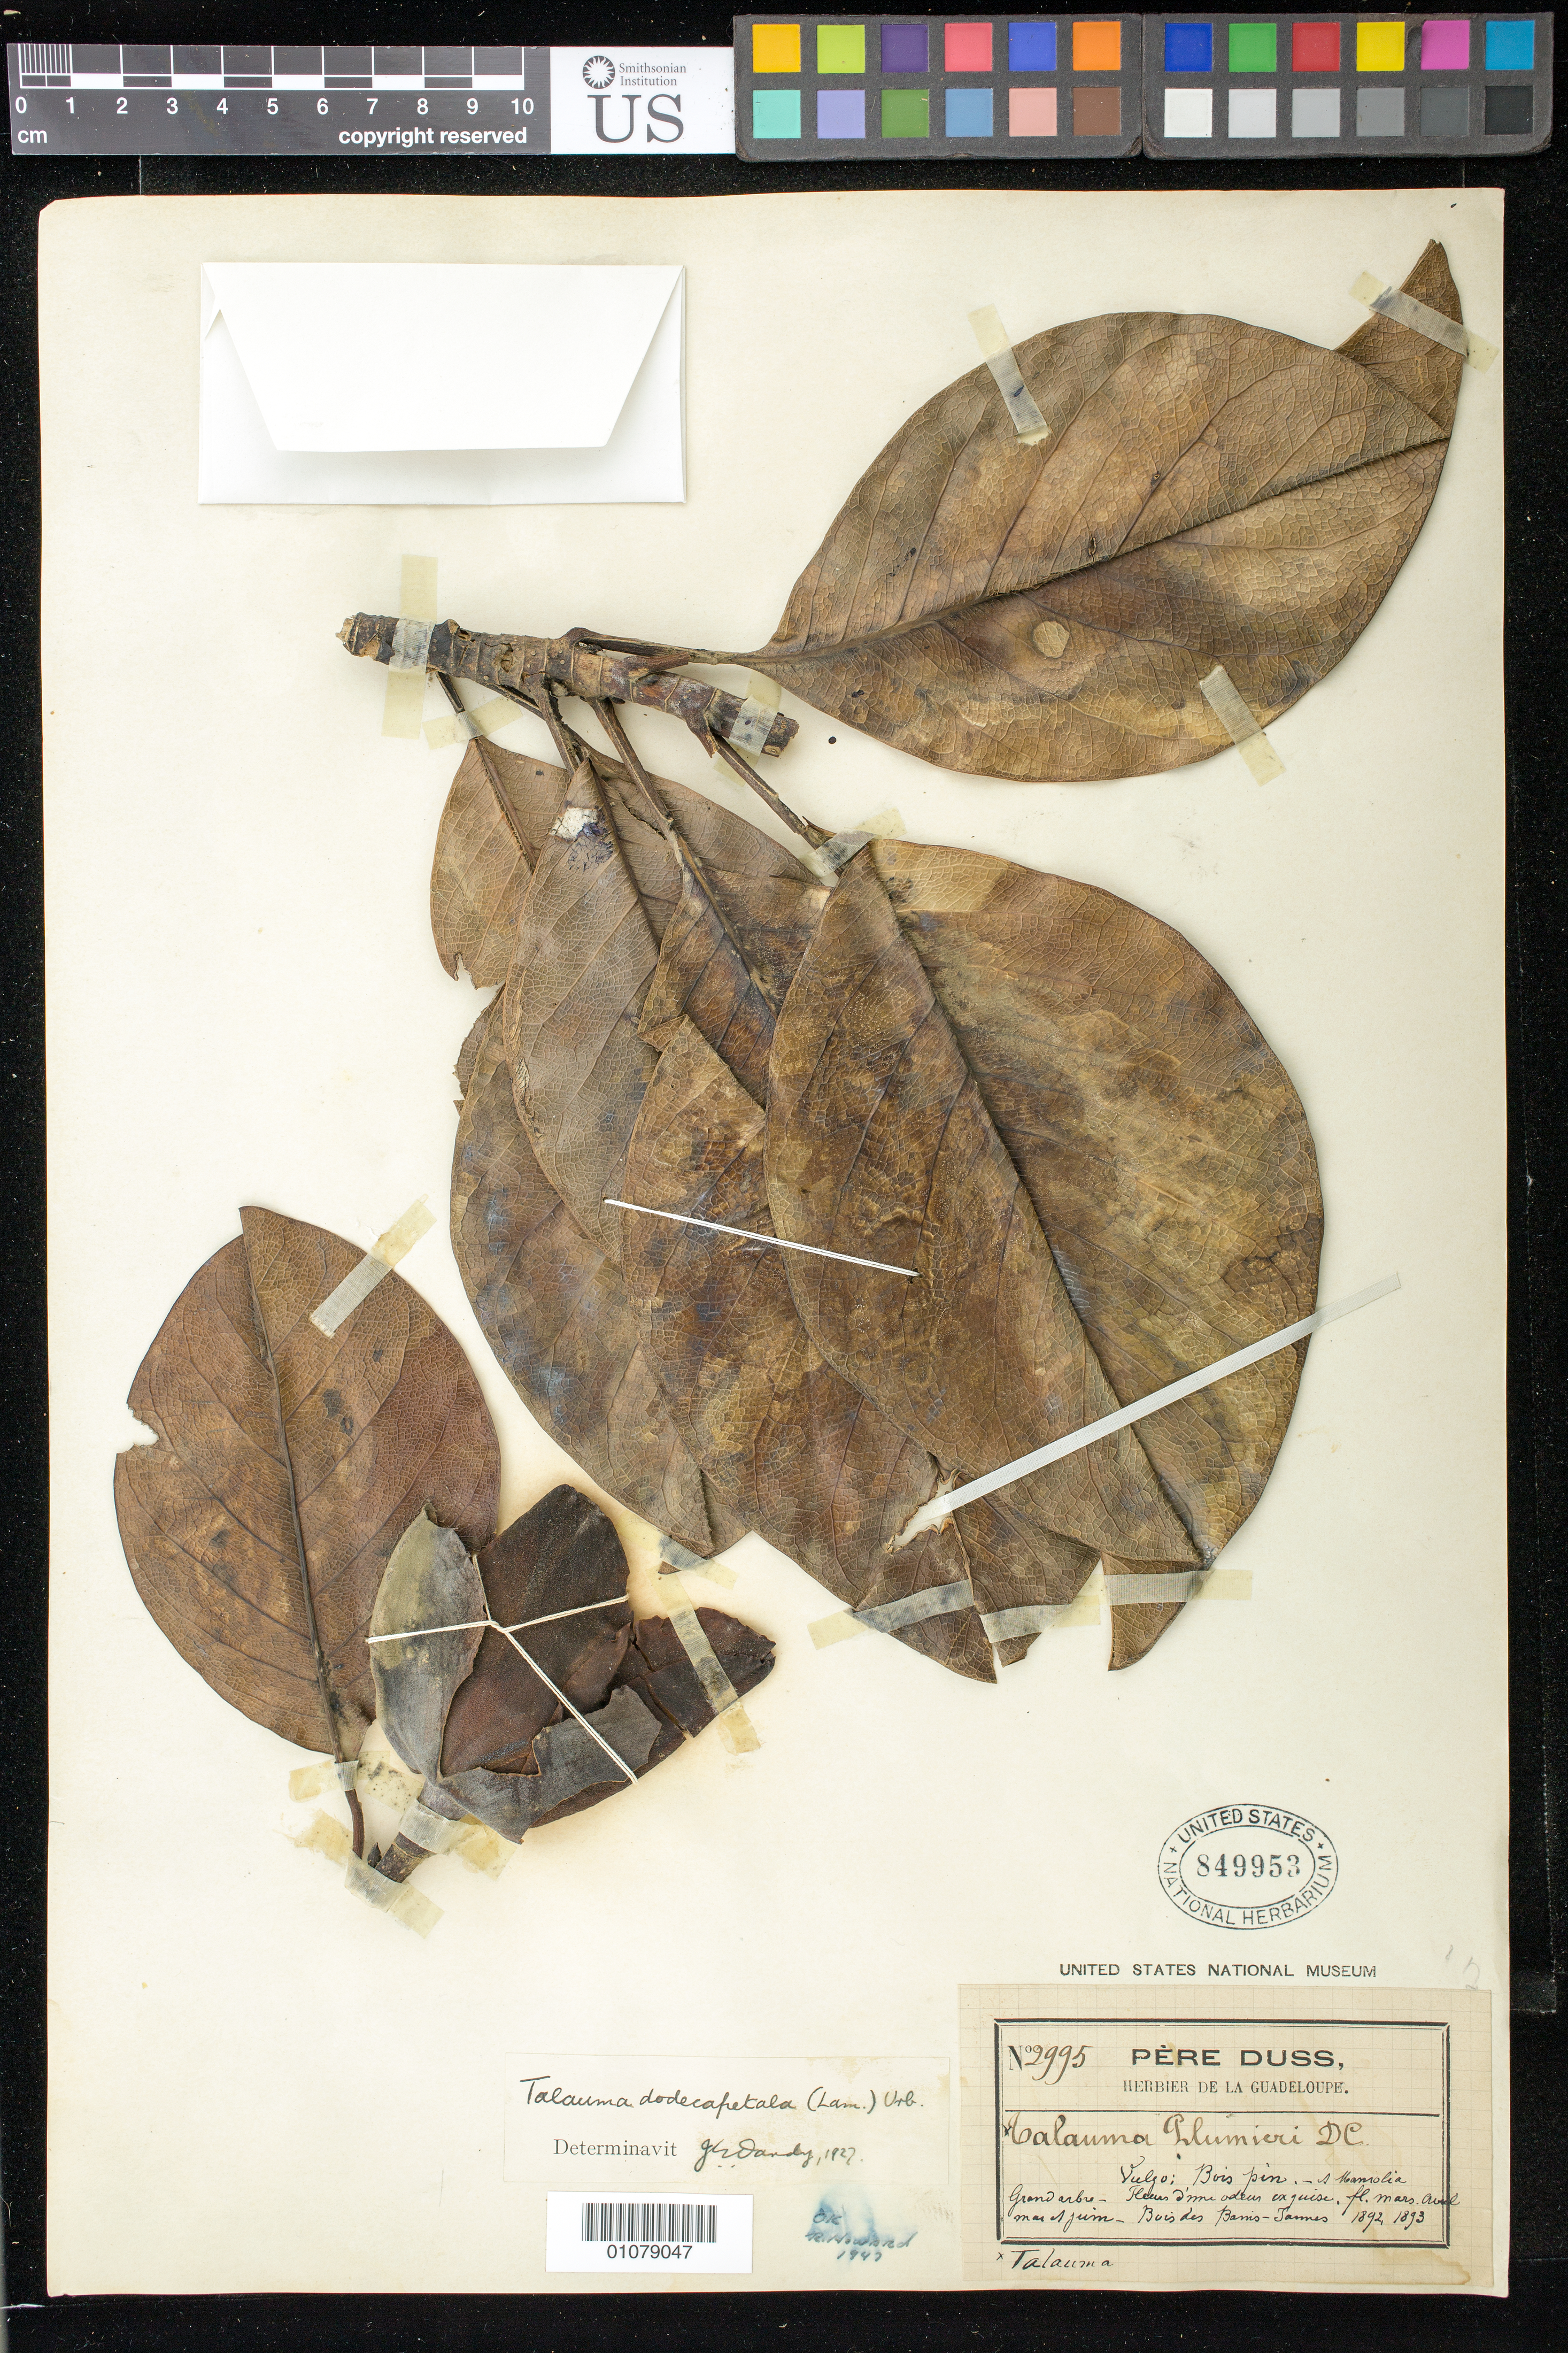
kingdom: Plantae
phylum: Tracheophyta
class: Magnoliopsida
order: Magnoliales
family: Magnoliaceae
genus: Magnolia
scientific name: Magnolia dodecapetala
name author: (Lam.) Govaerts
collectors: Père Duss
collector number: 2995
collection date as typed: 1892 to -- --- 1893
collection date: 1892/1893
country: Guadeloupe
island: Basse Terre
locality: (hard to read) Bois des Bains Jaunes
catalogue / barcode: US 849953